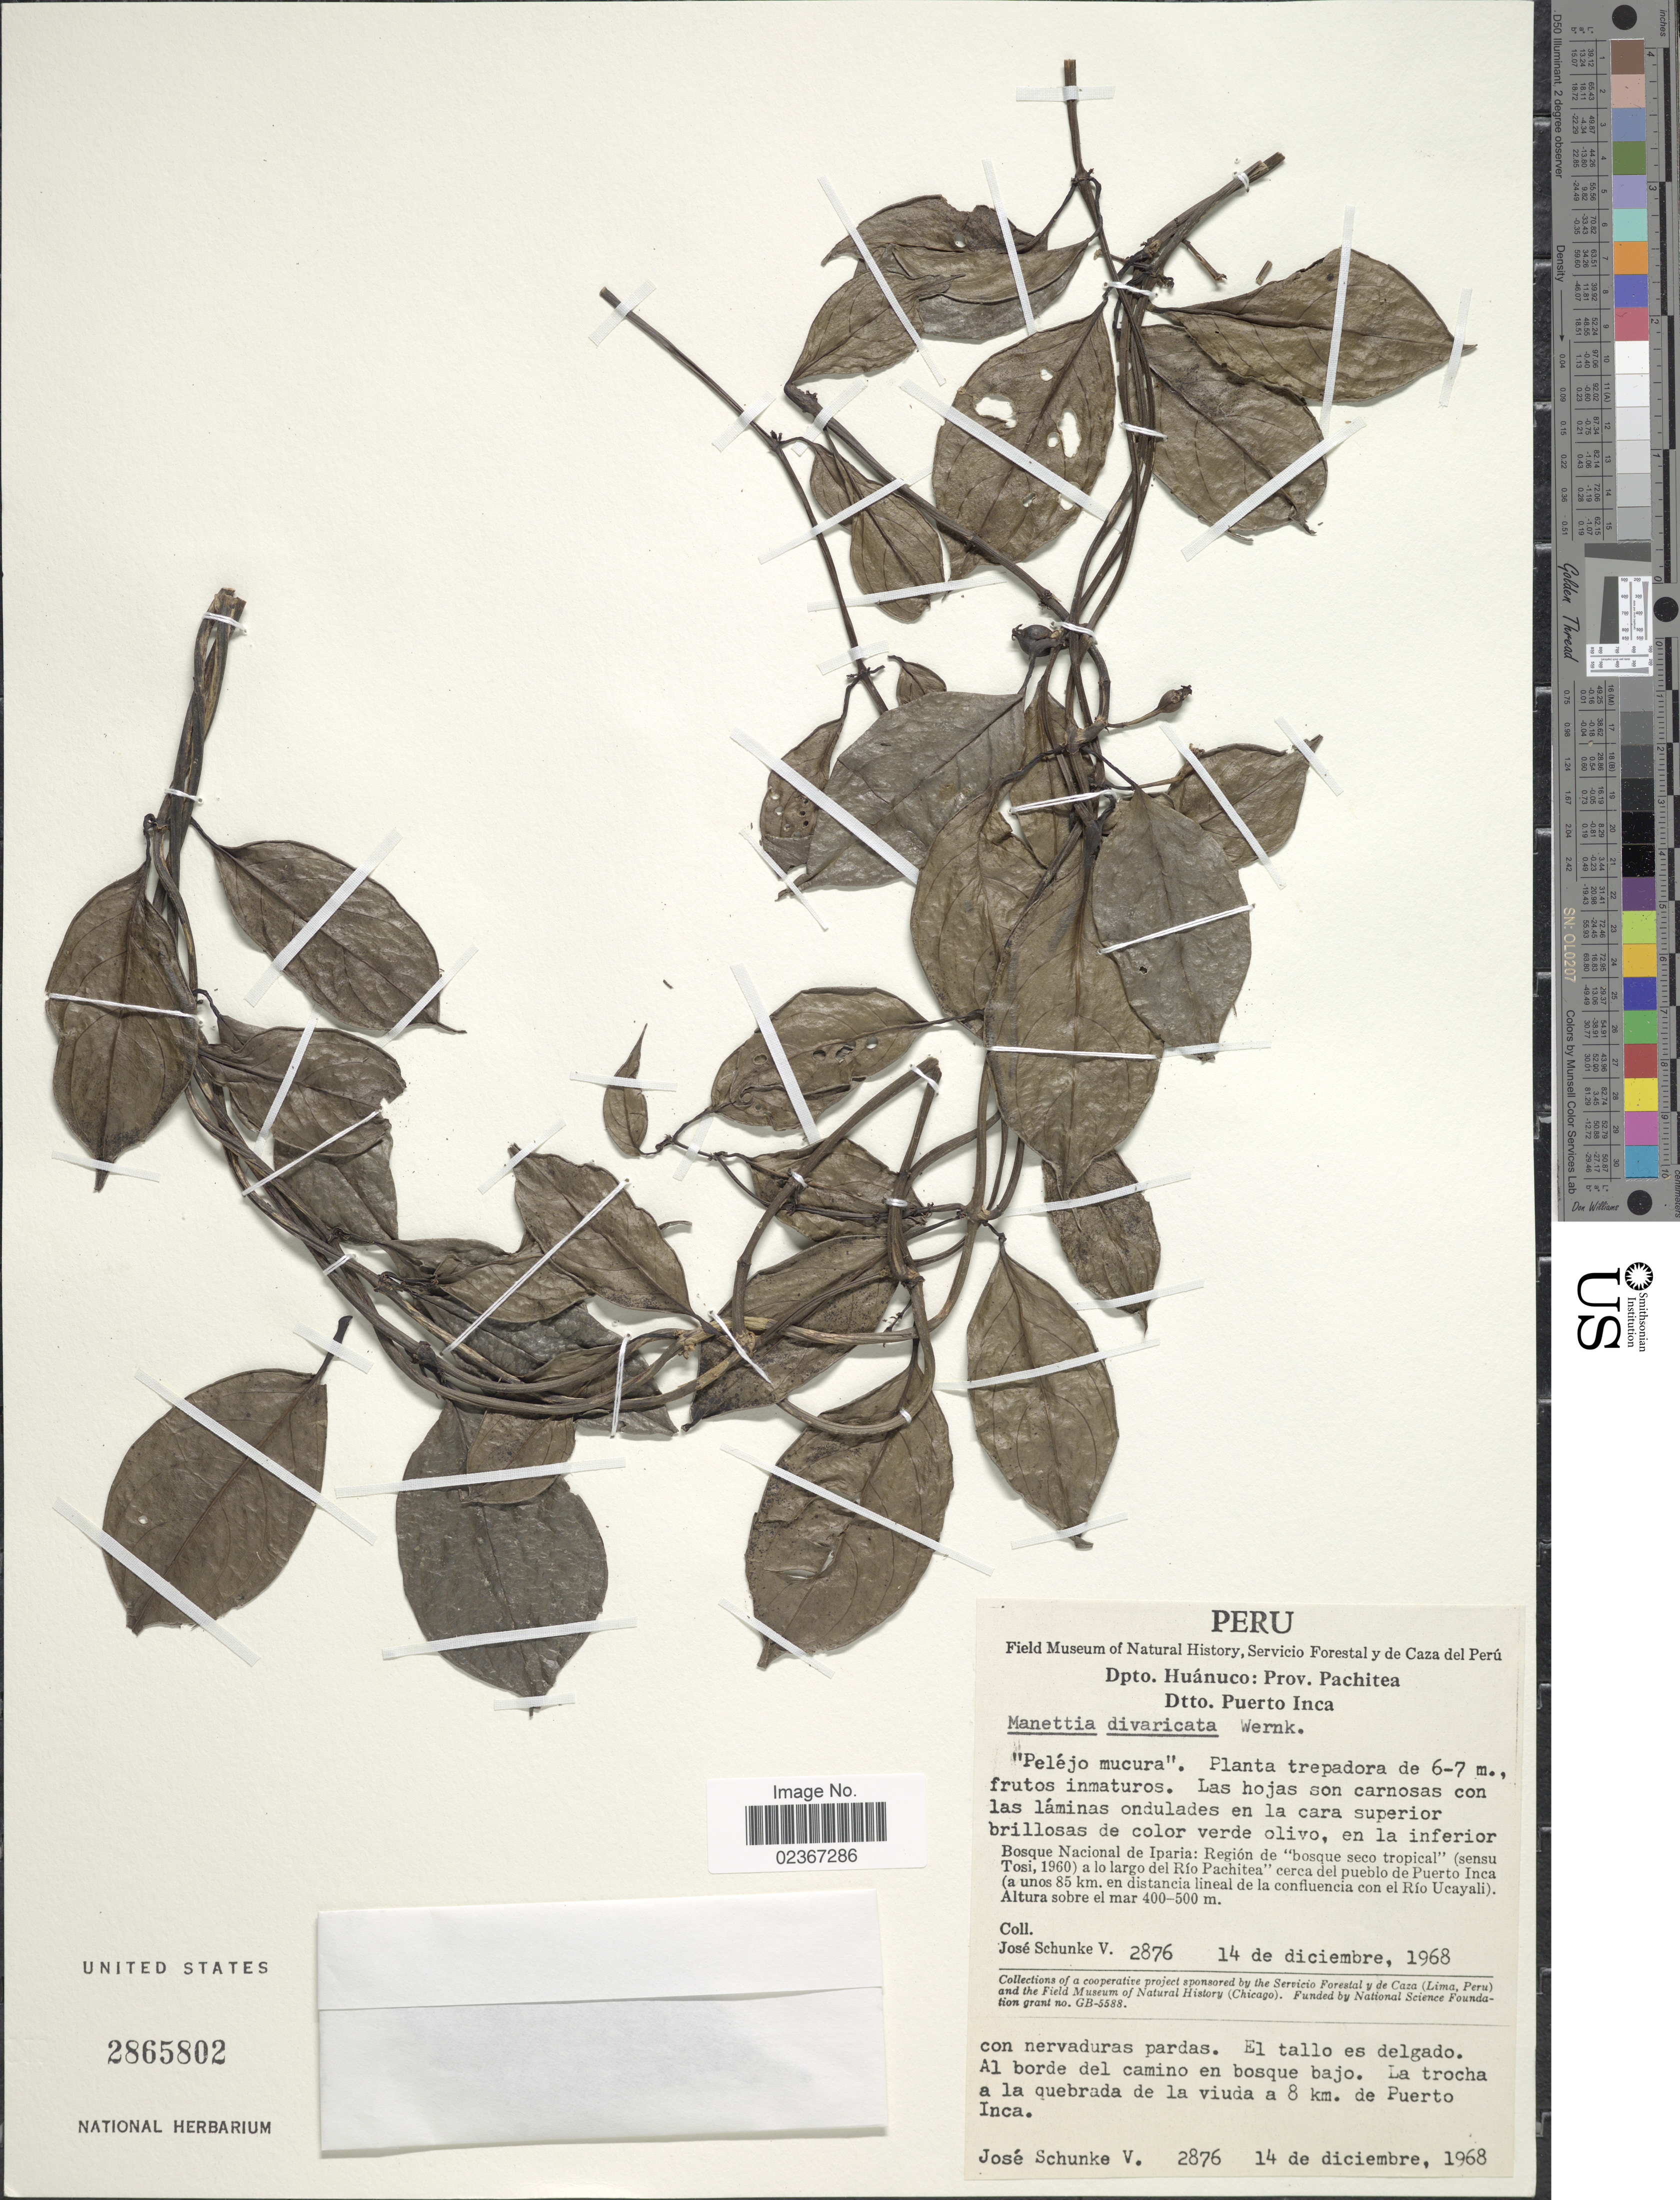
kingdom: Plantae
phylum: Tracheophyta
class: Magnoliopsida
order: Gentianales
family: Rubiaceae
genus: Manettia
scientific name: Manettia divaricata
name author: Wernham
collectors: J. Schunke Vigo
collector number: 2876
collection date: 1968-12-14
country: Peru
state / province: Huánuco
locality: Dpto. Huanuco: Prov. Pachitea. Dtto. Puerto Inca. Bosque Nacional de Iparia: Region de "bosque seco tropical" (sensu Tosi, 1960) a lo largo del Rio Pachitea, cerca del pueblo de Puerto Inca (a unos 85 km. en distancia lineal de la confluencia con el Rio Ucayali. Al borde del camino en bosque bajo. La trocha a la quebrada de la viuda a 8 km. de Puerto Inca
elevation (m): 400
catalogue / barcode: US 2865802